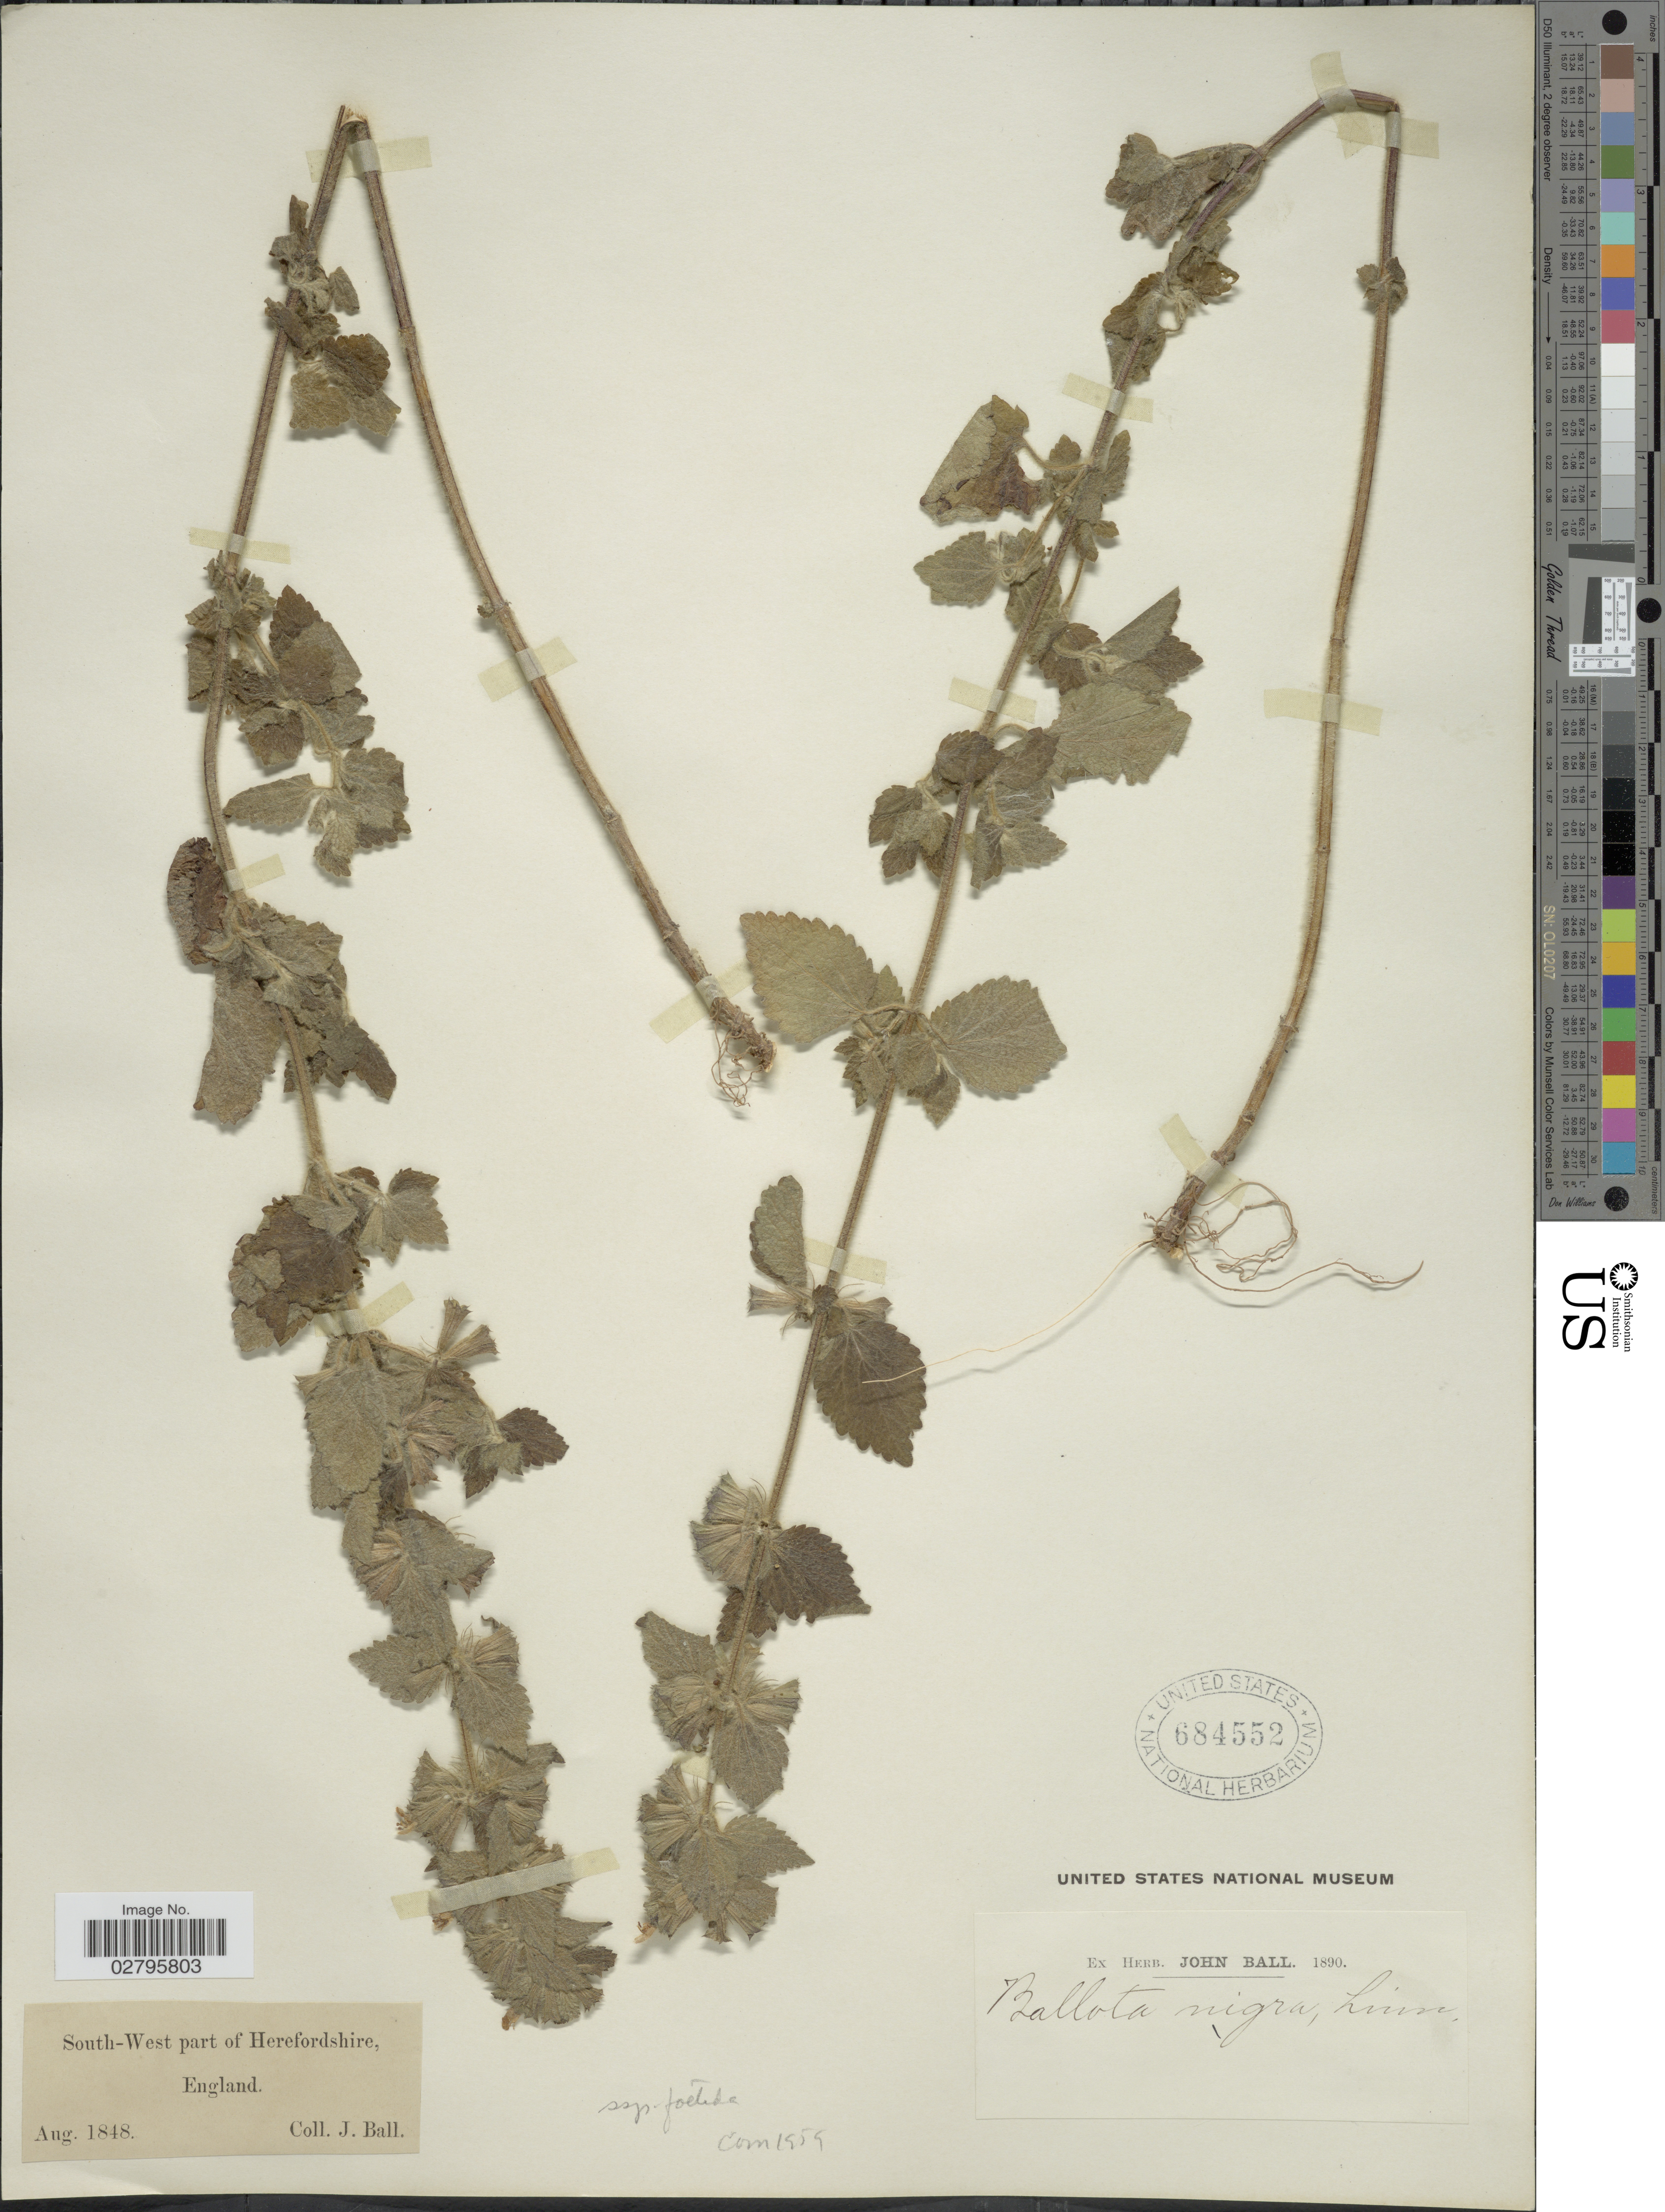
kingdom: Plantae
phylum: Tracheophyta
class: Magnoliopsida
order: Lamiales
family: Lamiaceae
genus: Ballota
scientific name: Ballota nigra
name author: L.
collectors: J. Ball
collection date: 1848-08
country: United Kingdom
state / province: England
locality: South-West part of Herefordshire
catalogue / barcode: US 684552